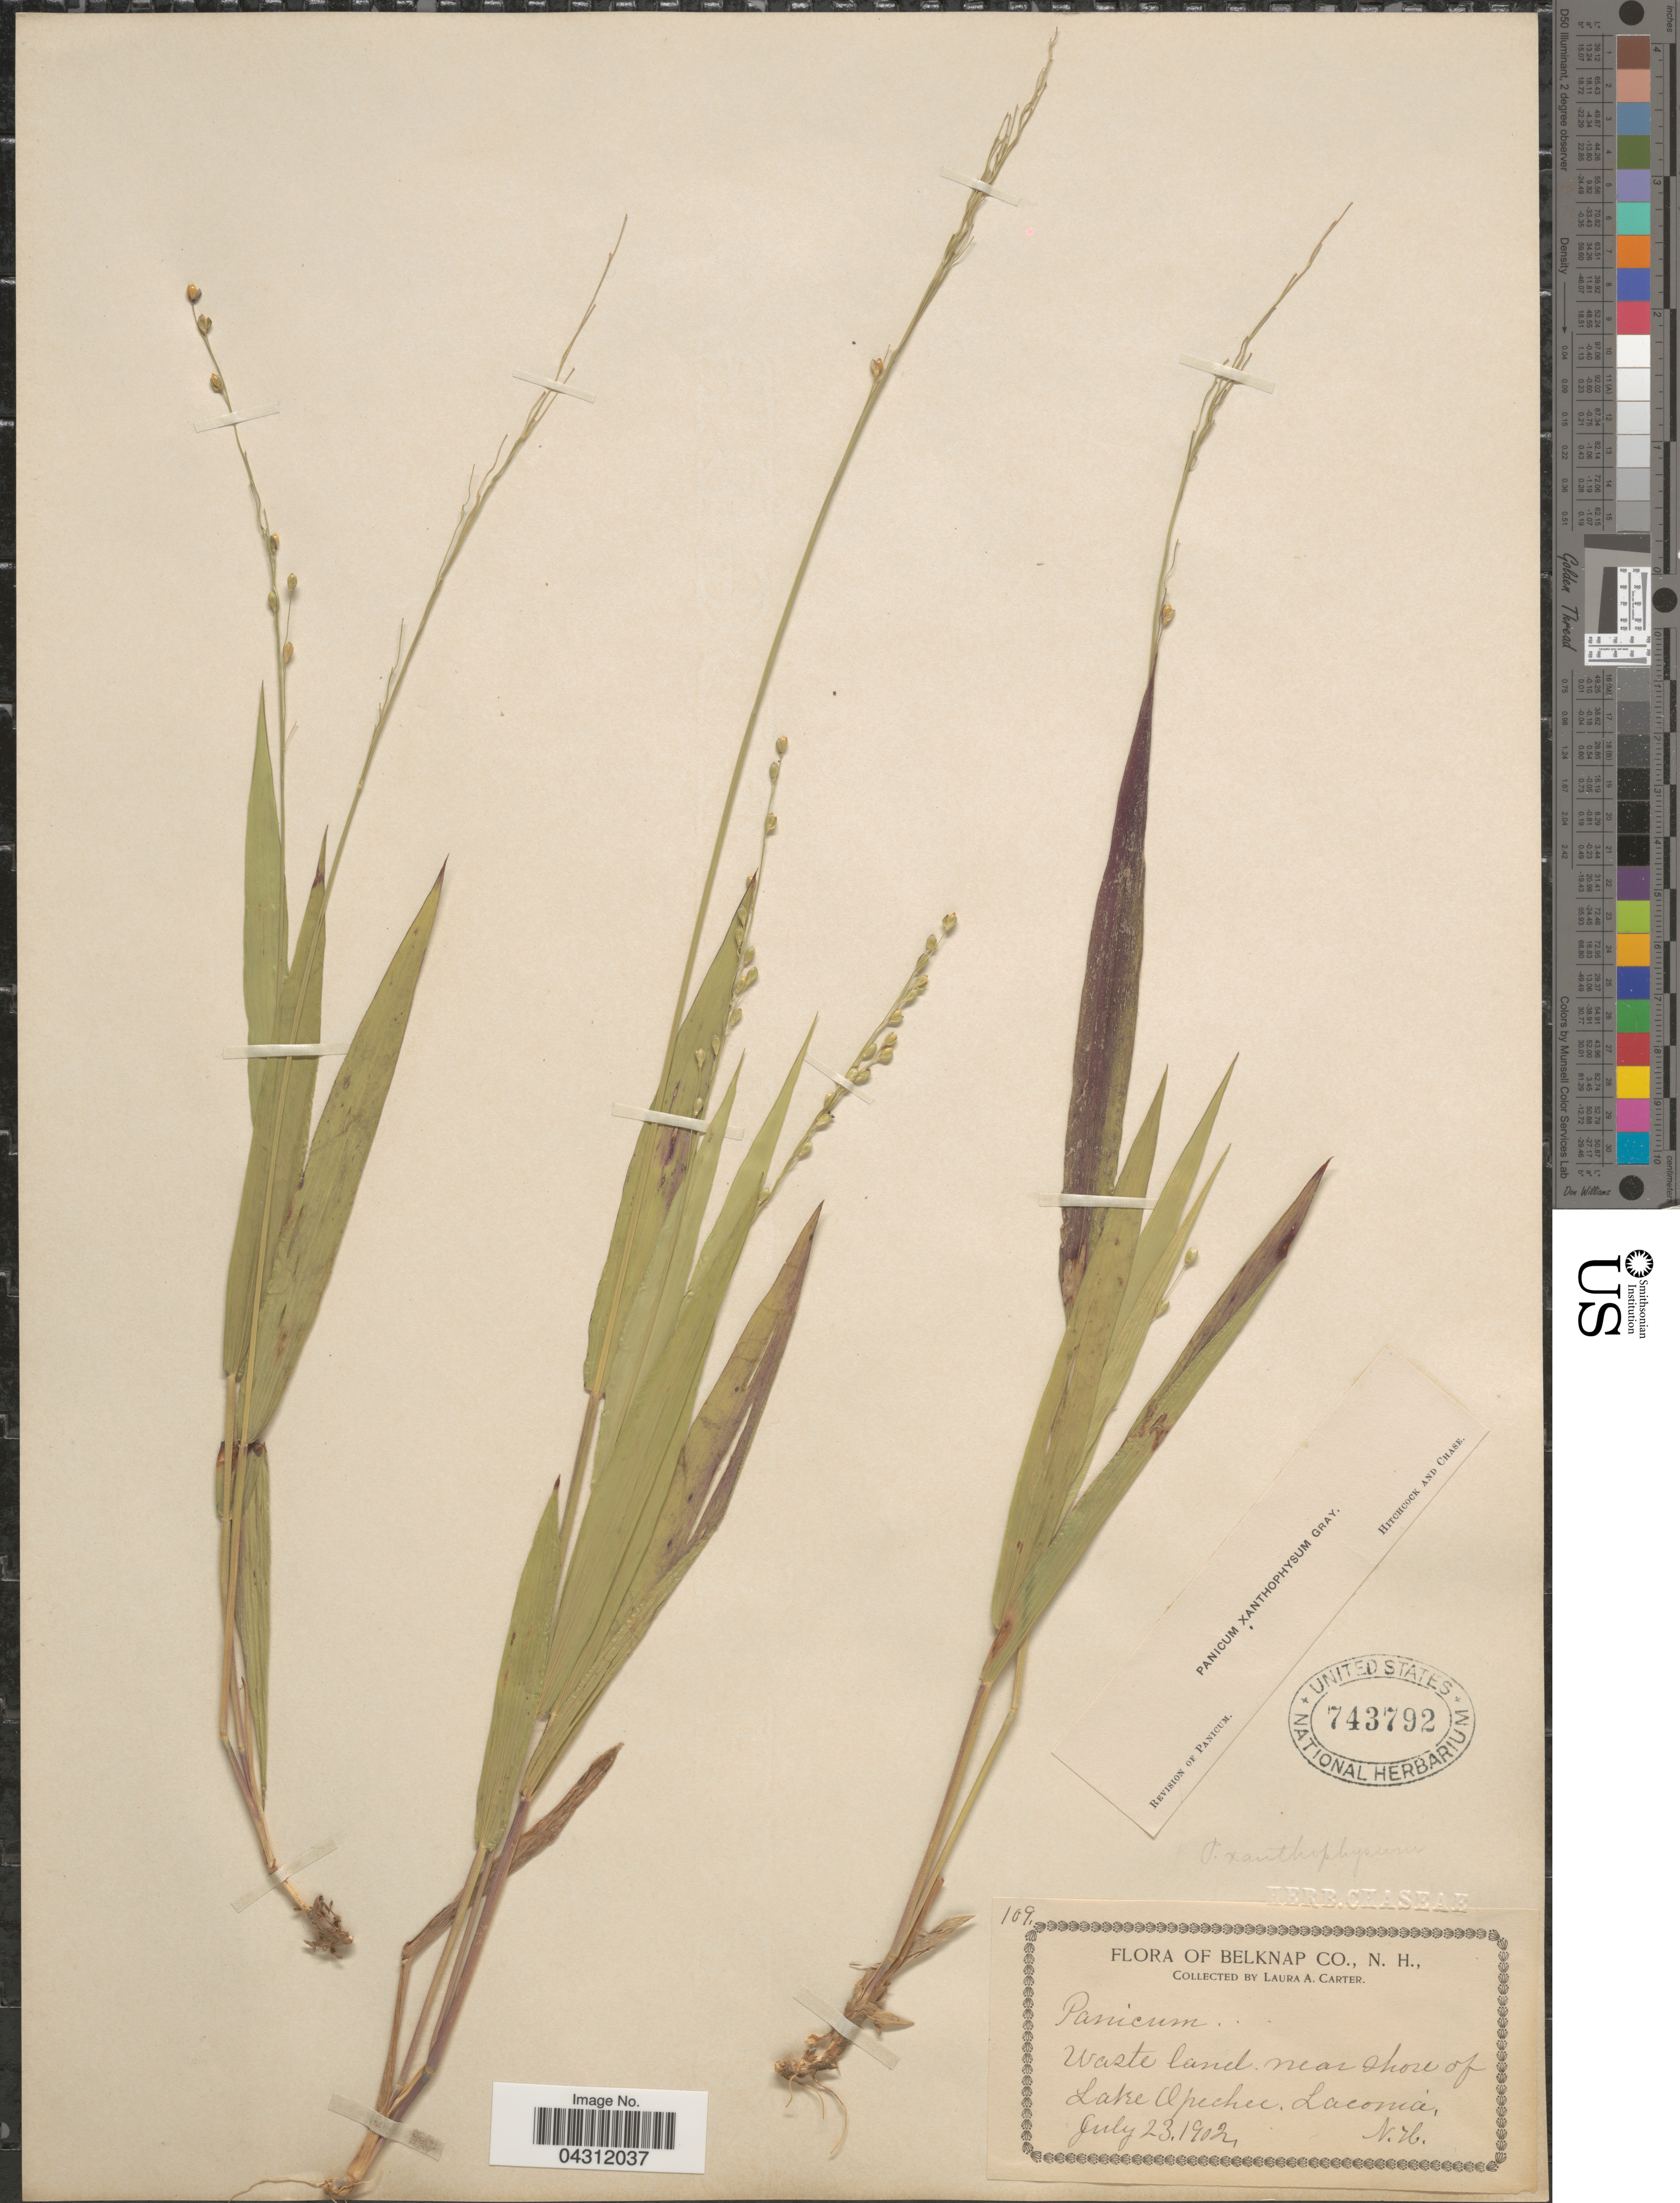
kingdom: Plantae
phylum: Tracheophyta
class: Liliopsida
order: Poales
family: Poaceae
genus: Dichanthelium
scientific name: Dichanthelium xanthophysum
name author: (A. Gray) Freckmann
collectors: L. Carter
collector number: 109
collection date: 1902-07-23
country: United States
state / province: New Hampshire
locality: Belknap Co. Waste land near shore of Lake Opechec. Laconia.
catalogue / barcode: US 743792